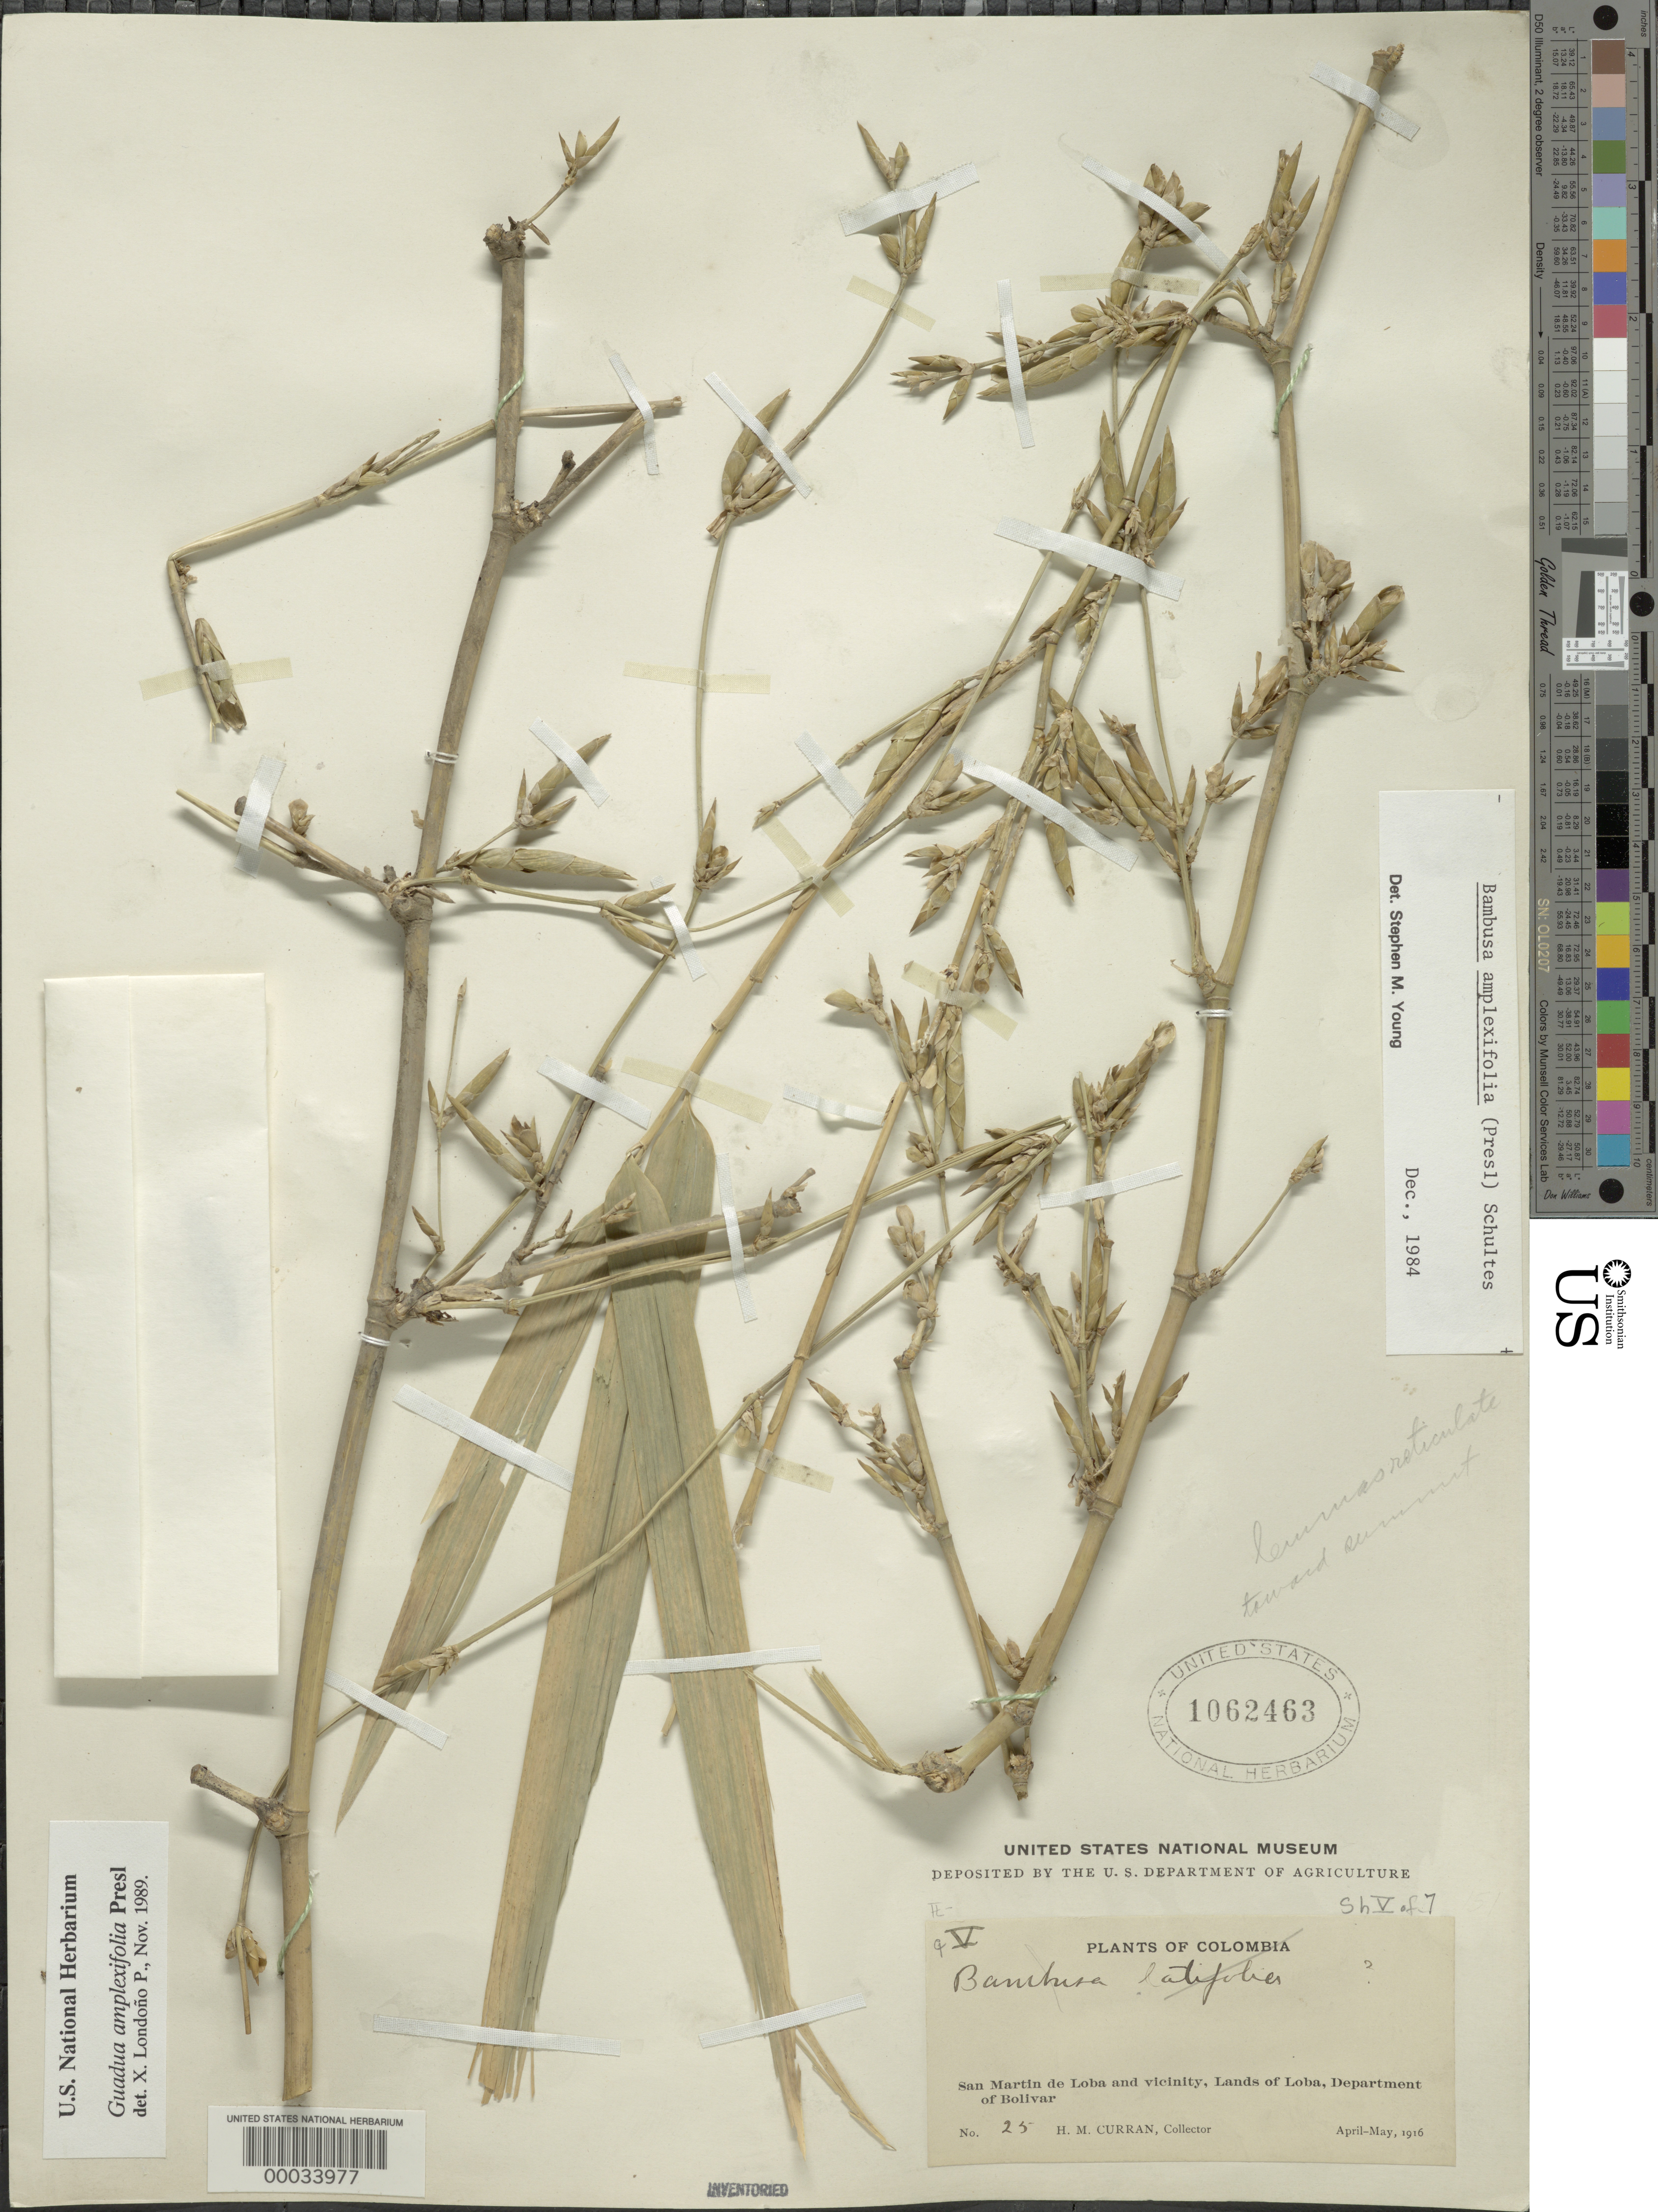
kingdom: Plantae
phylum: Tracheophyta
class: Liliopsida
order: Poales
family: Poaceae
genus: Guadua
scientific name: Guadua amplexifolia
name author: J. Presl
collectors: H. M. Curran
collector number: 25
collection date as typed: Apr 1916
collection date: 1916-04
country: Colombia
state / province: Bolívar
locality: San Martin de Loba, Lands of Loba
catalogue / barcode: US 1062463